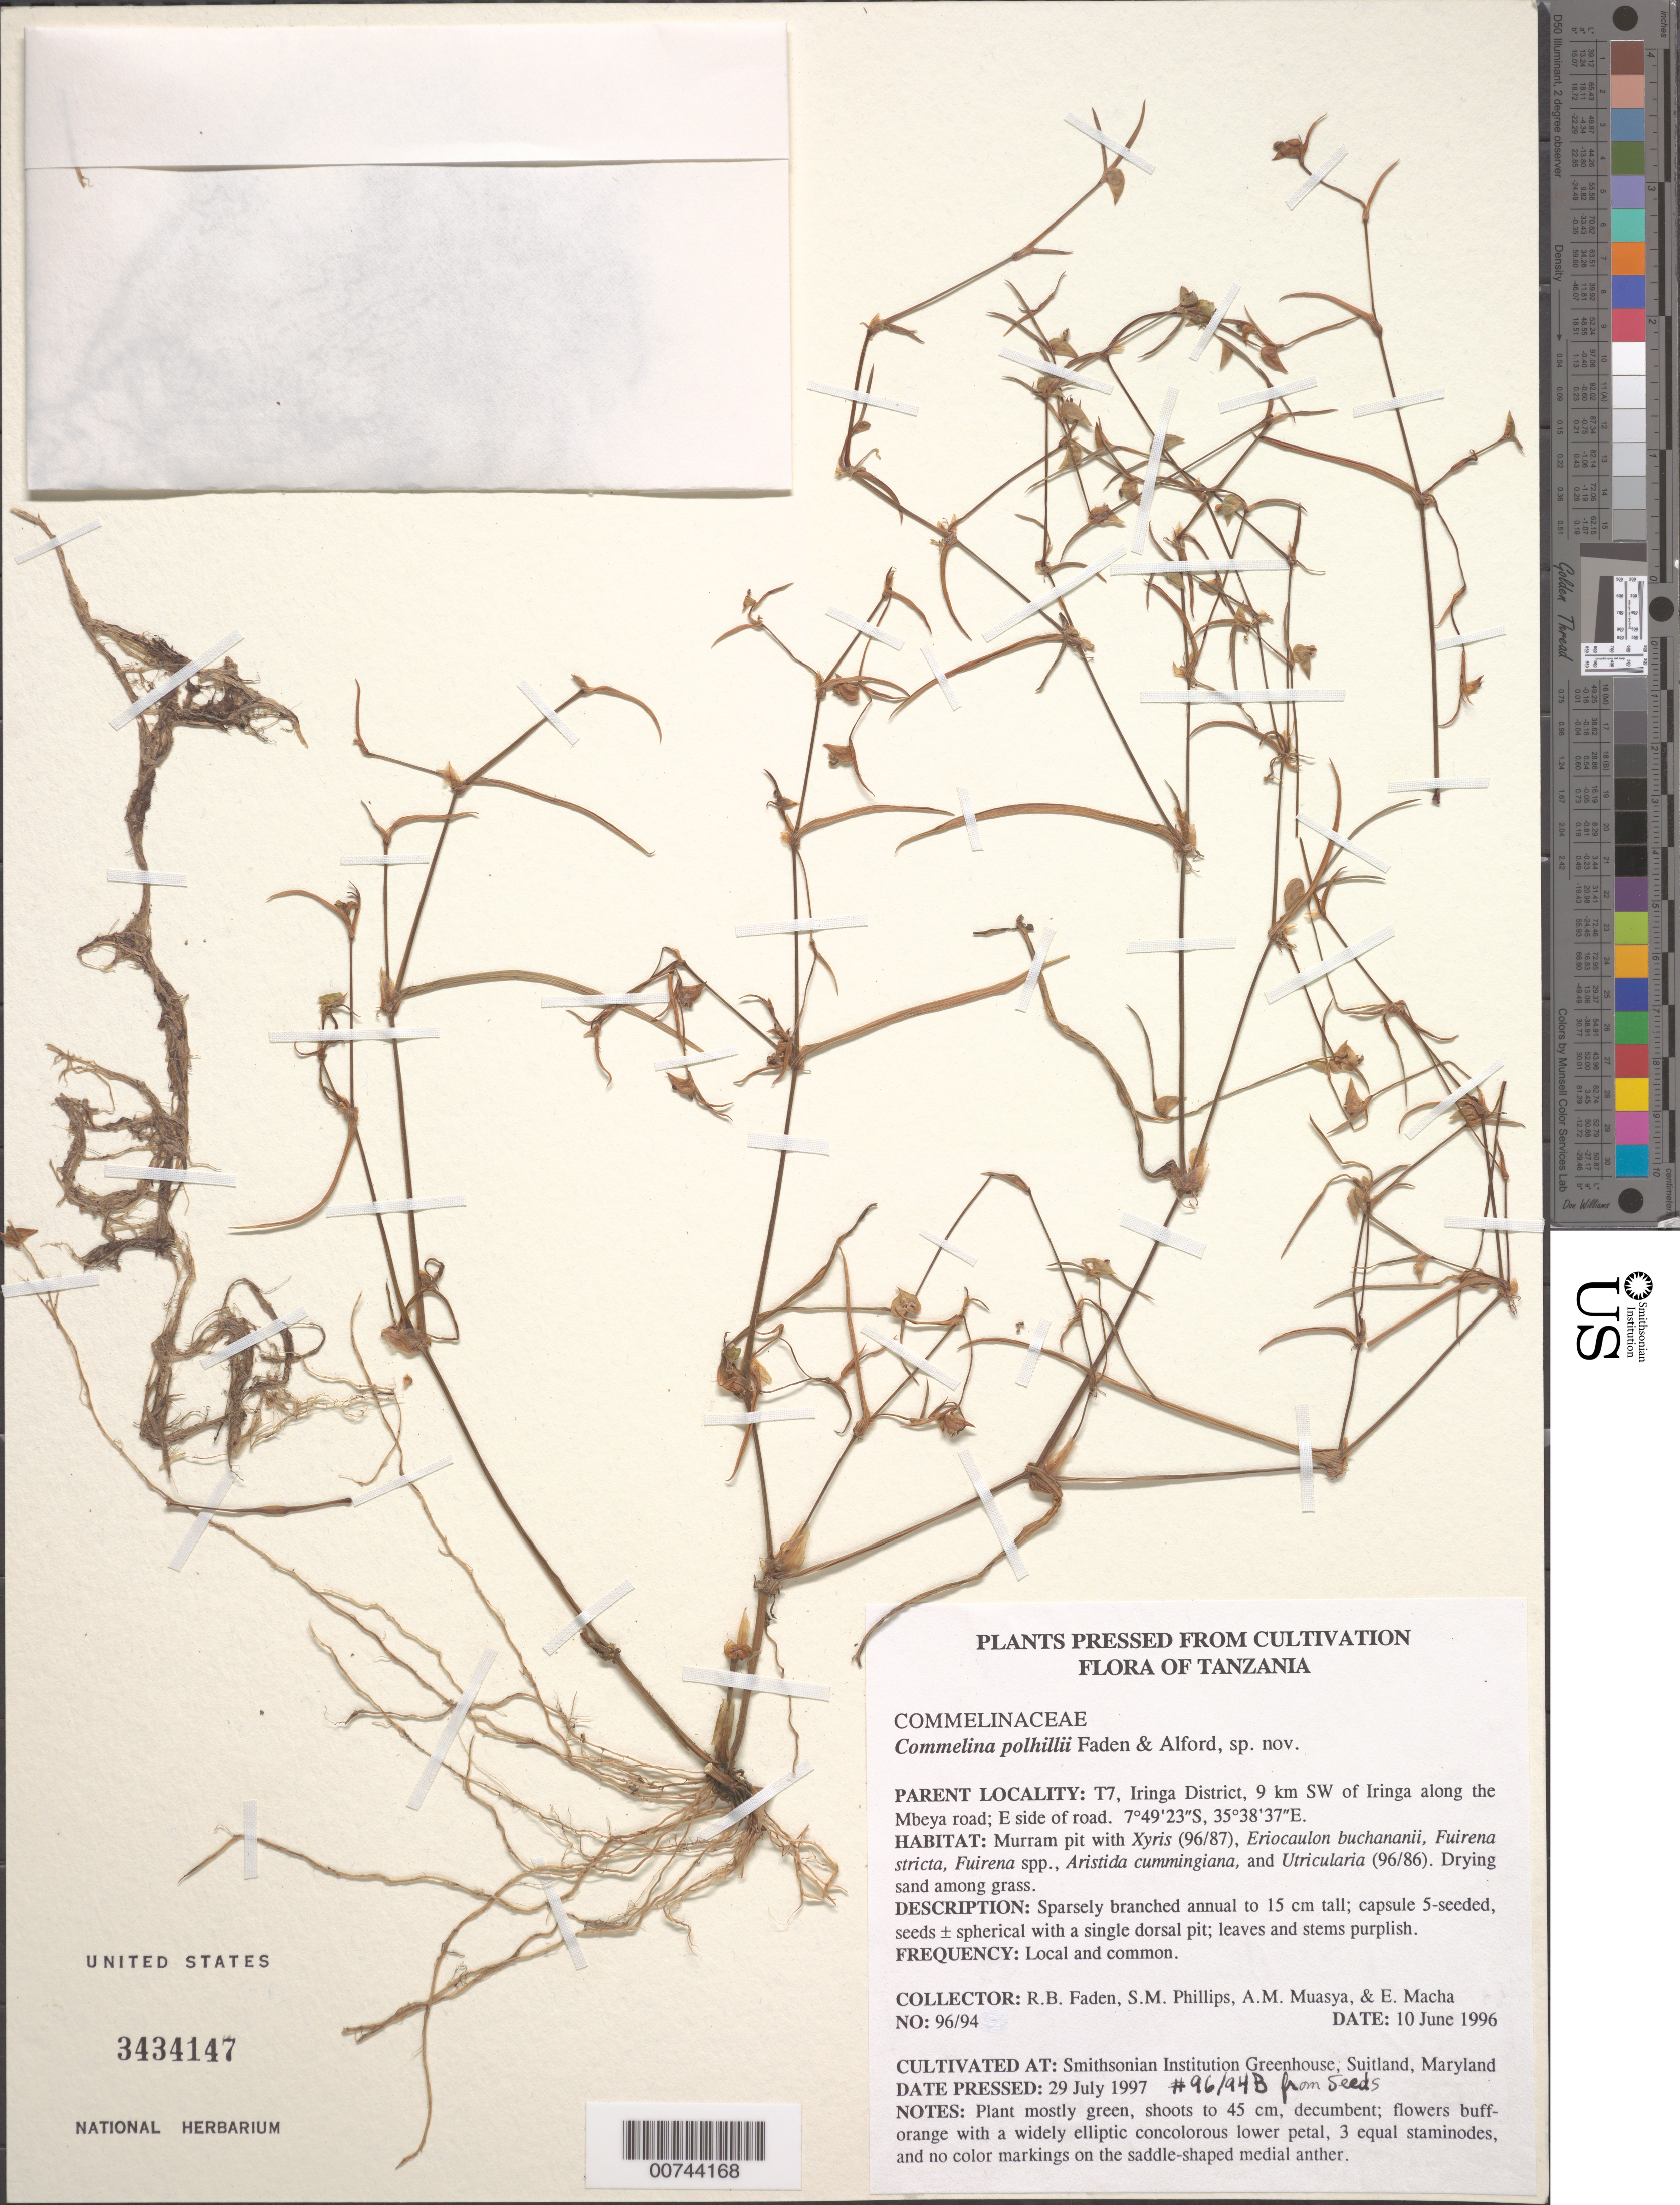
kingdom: Plantae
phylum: Tracheophyta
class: Liliopsida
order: Commelinales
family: Commelinaceae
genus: Commelina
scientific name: Commelina polhillii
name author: Faden & M.H. Alford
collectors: R. B. Faden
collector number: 97/94B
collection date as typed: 29 Jul 1997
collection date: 1997-07-15/1997-07-29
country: United States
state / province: Maryland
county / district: Prince George's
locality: Suitland, Smithsonian Botany Dept. Greenhouse.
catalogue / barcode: US 3434147